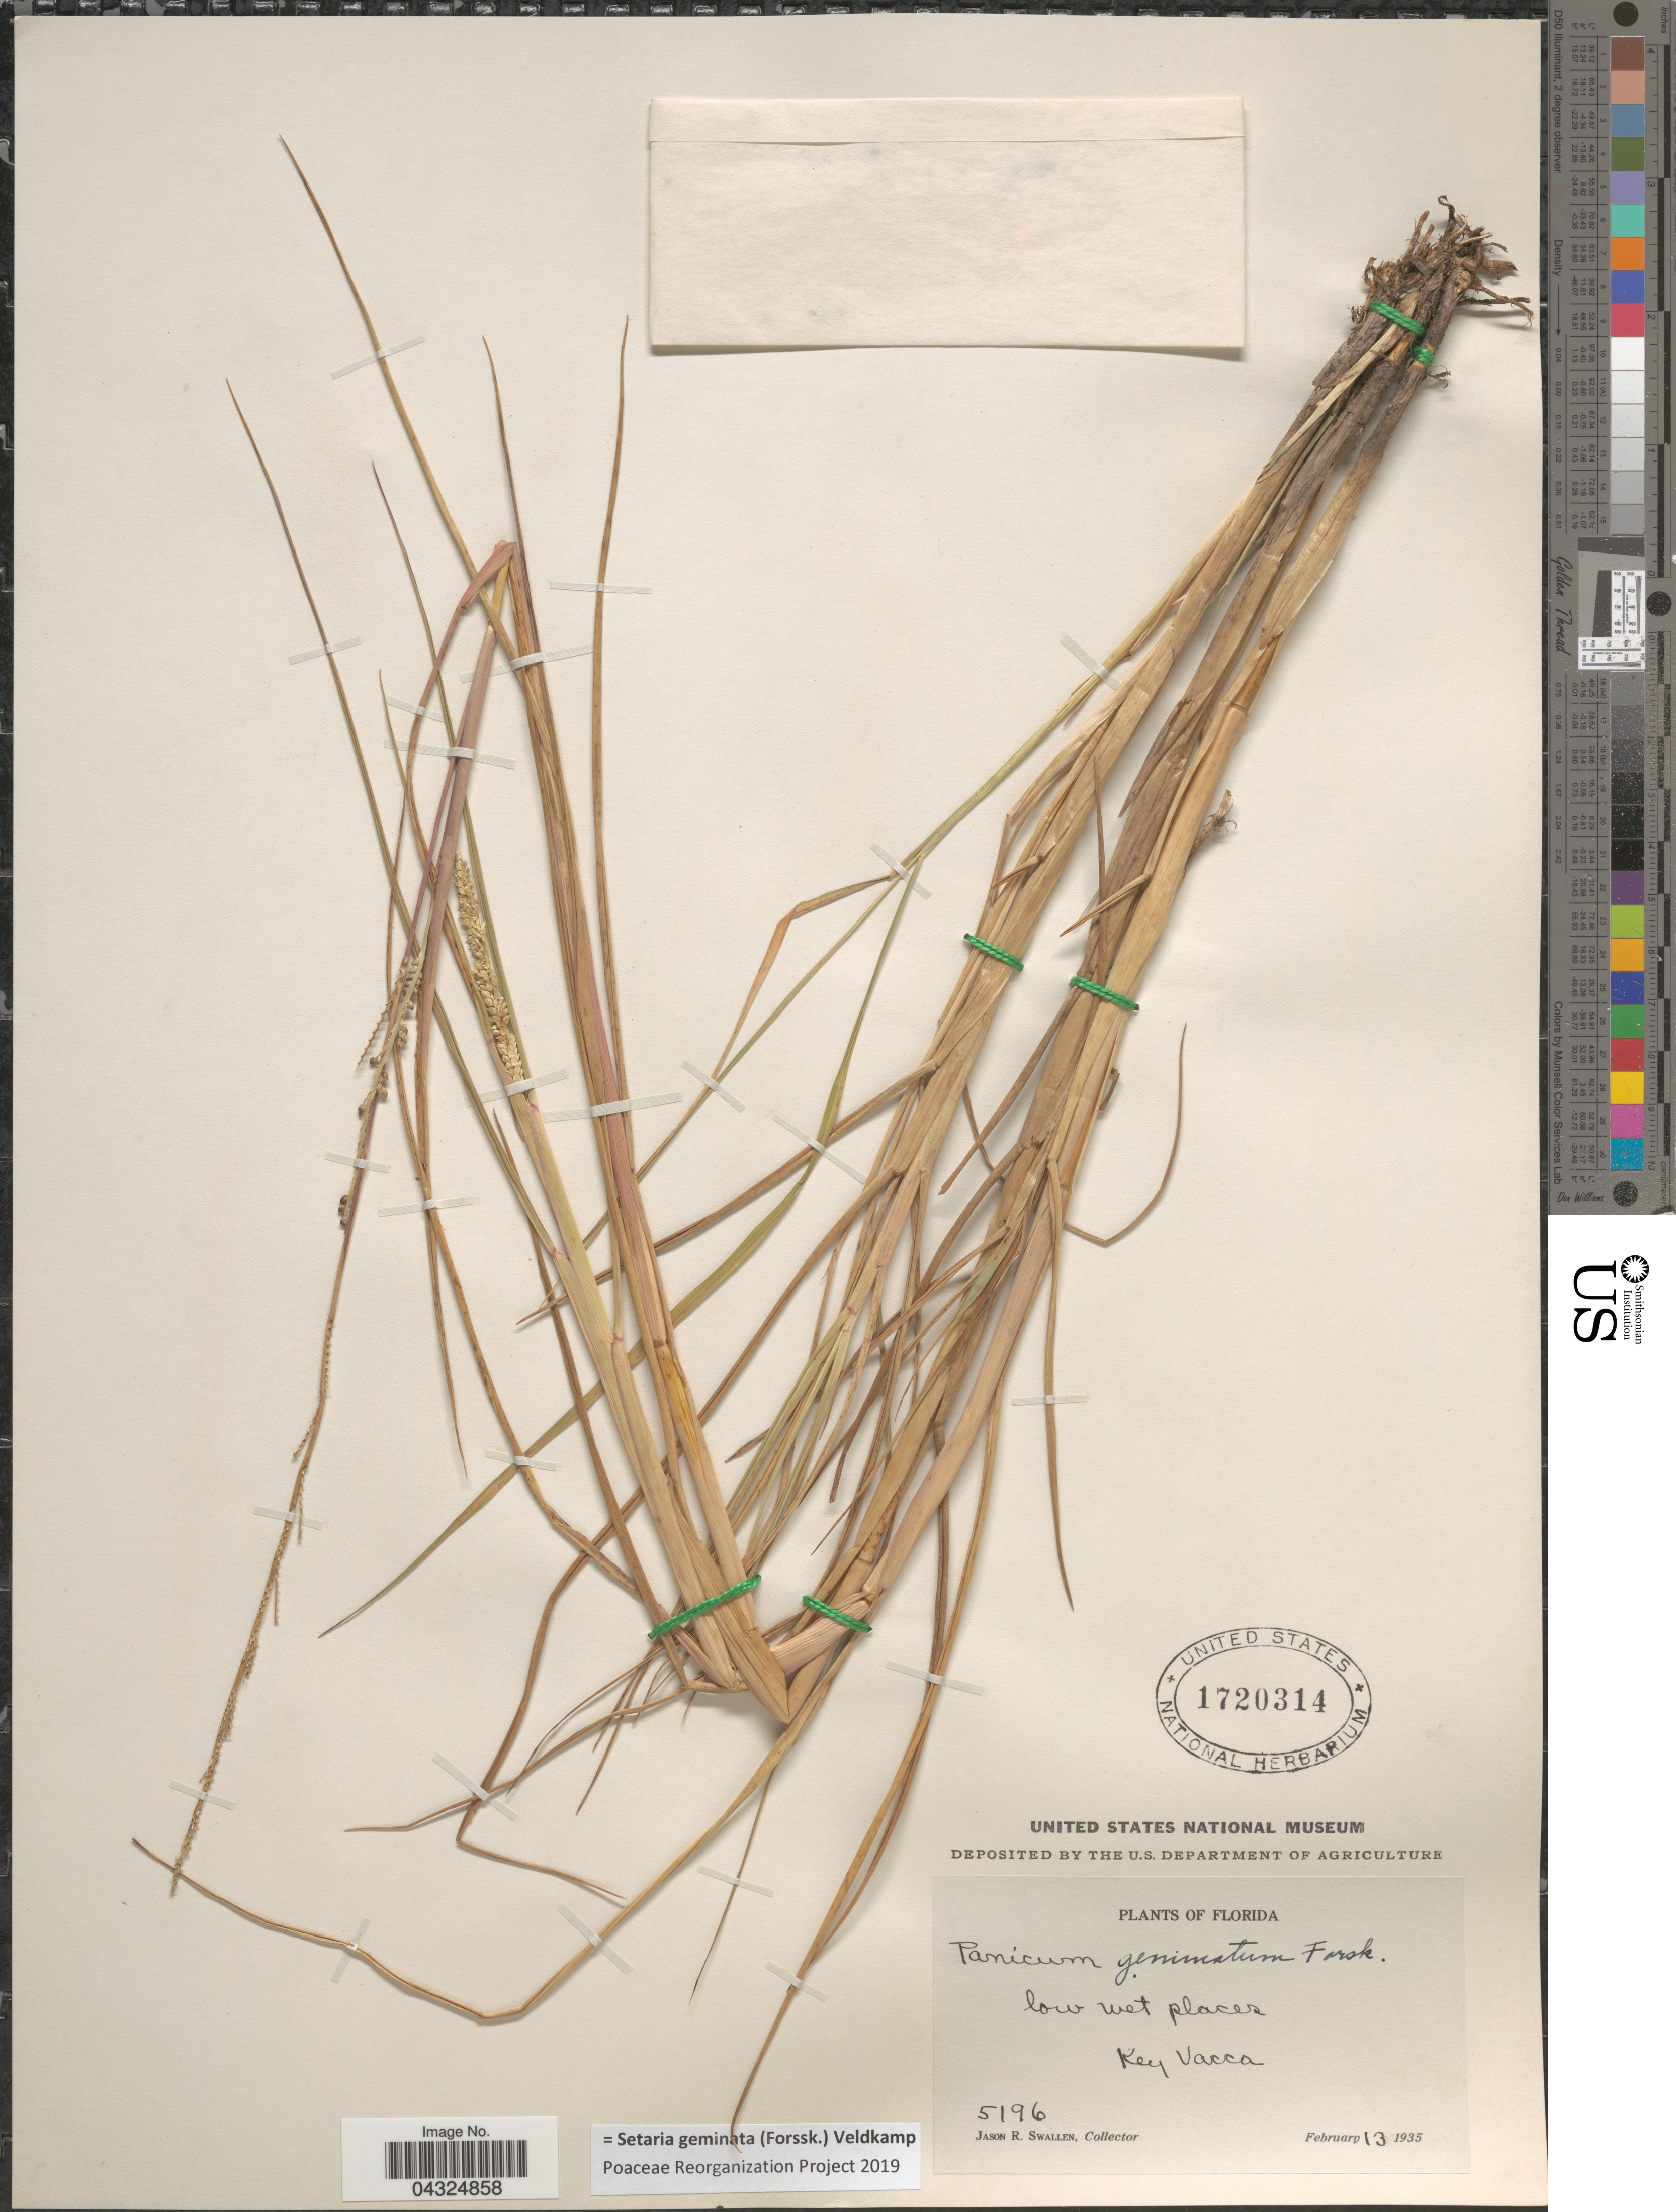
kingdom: Plantae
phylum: Tracheophyta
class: Liliopsida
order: Poales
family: Poaceae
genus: Setaria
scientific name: Setaria geminata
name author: (Forssk.) Veldkamp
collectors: J. R. Swallen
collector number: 5196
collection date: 1935-02-13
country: United States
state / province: Florida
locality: Low wet places. Key Vacca.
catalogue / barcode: US 1720314